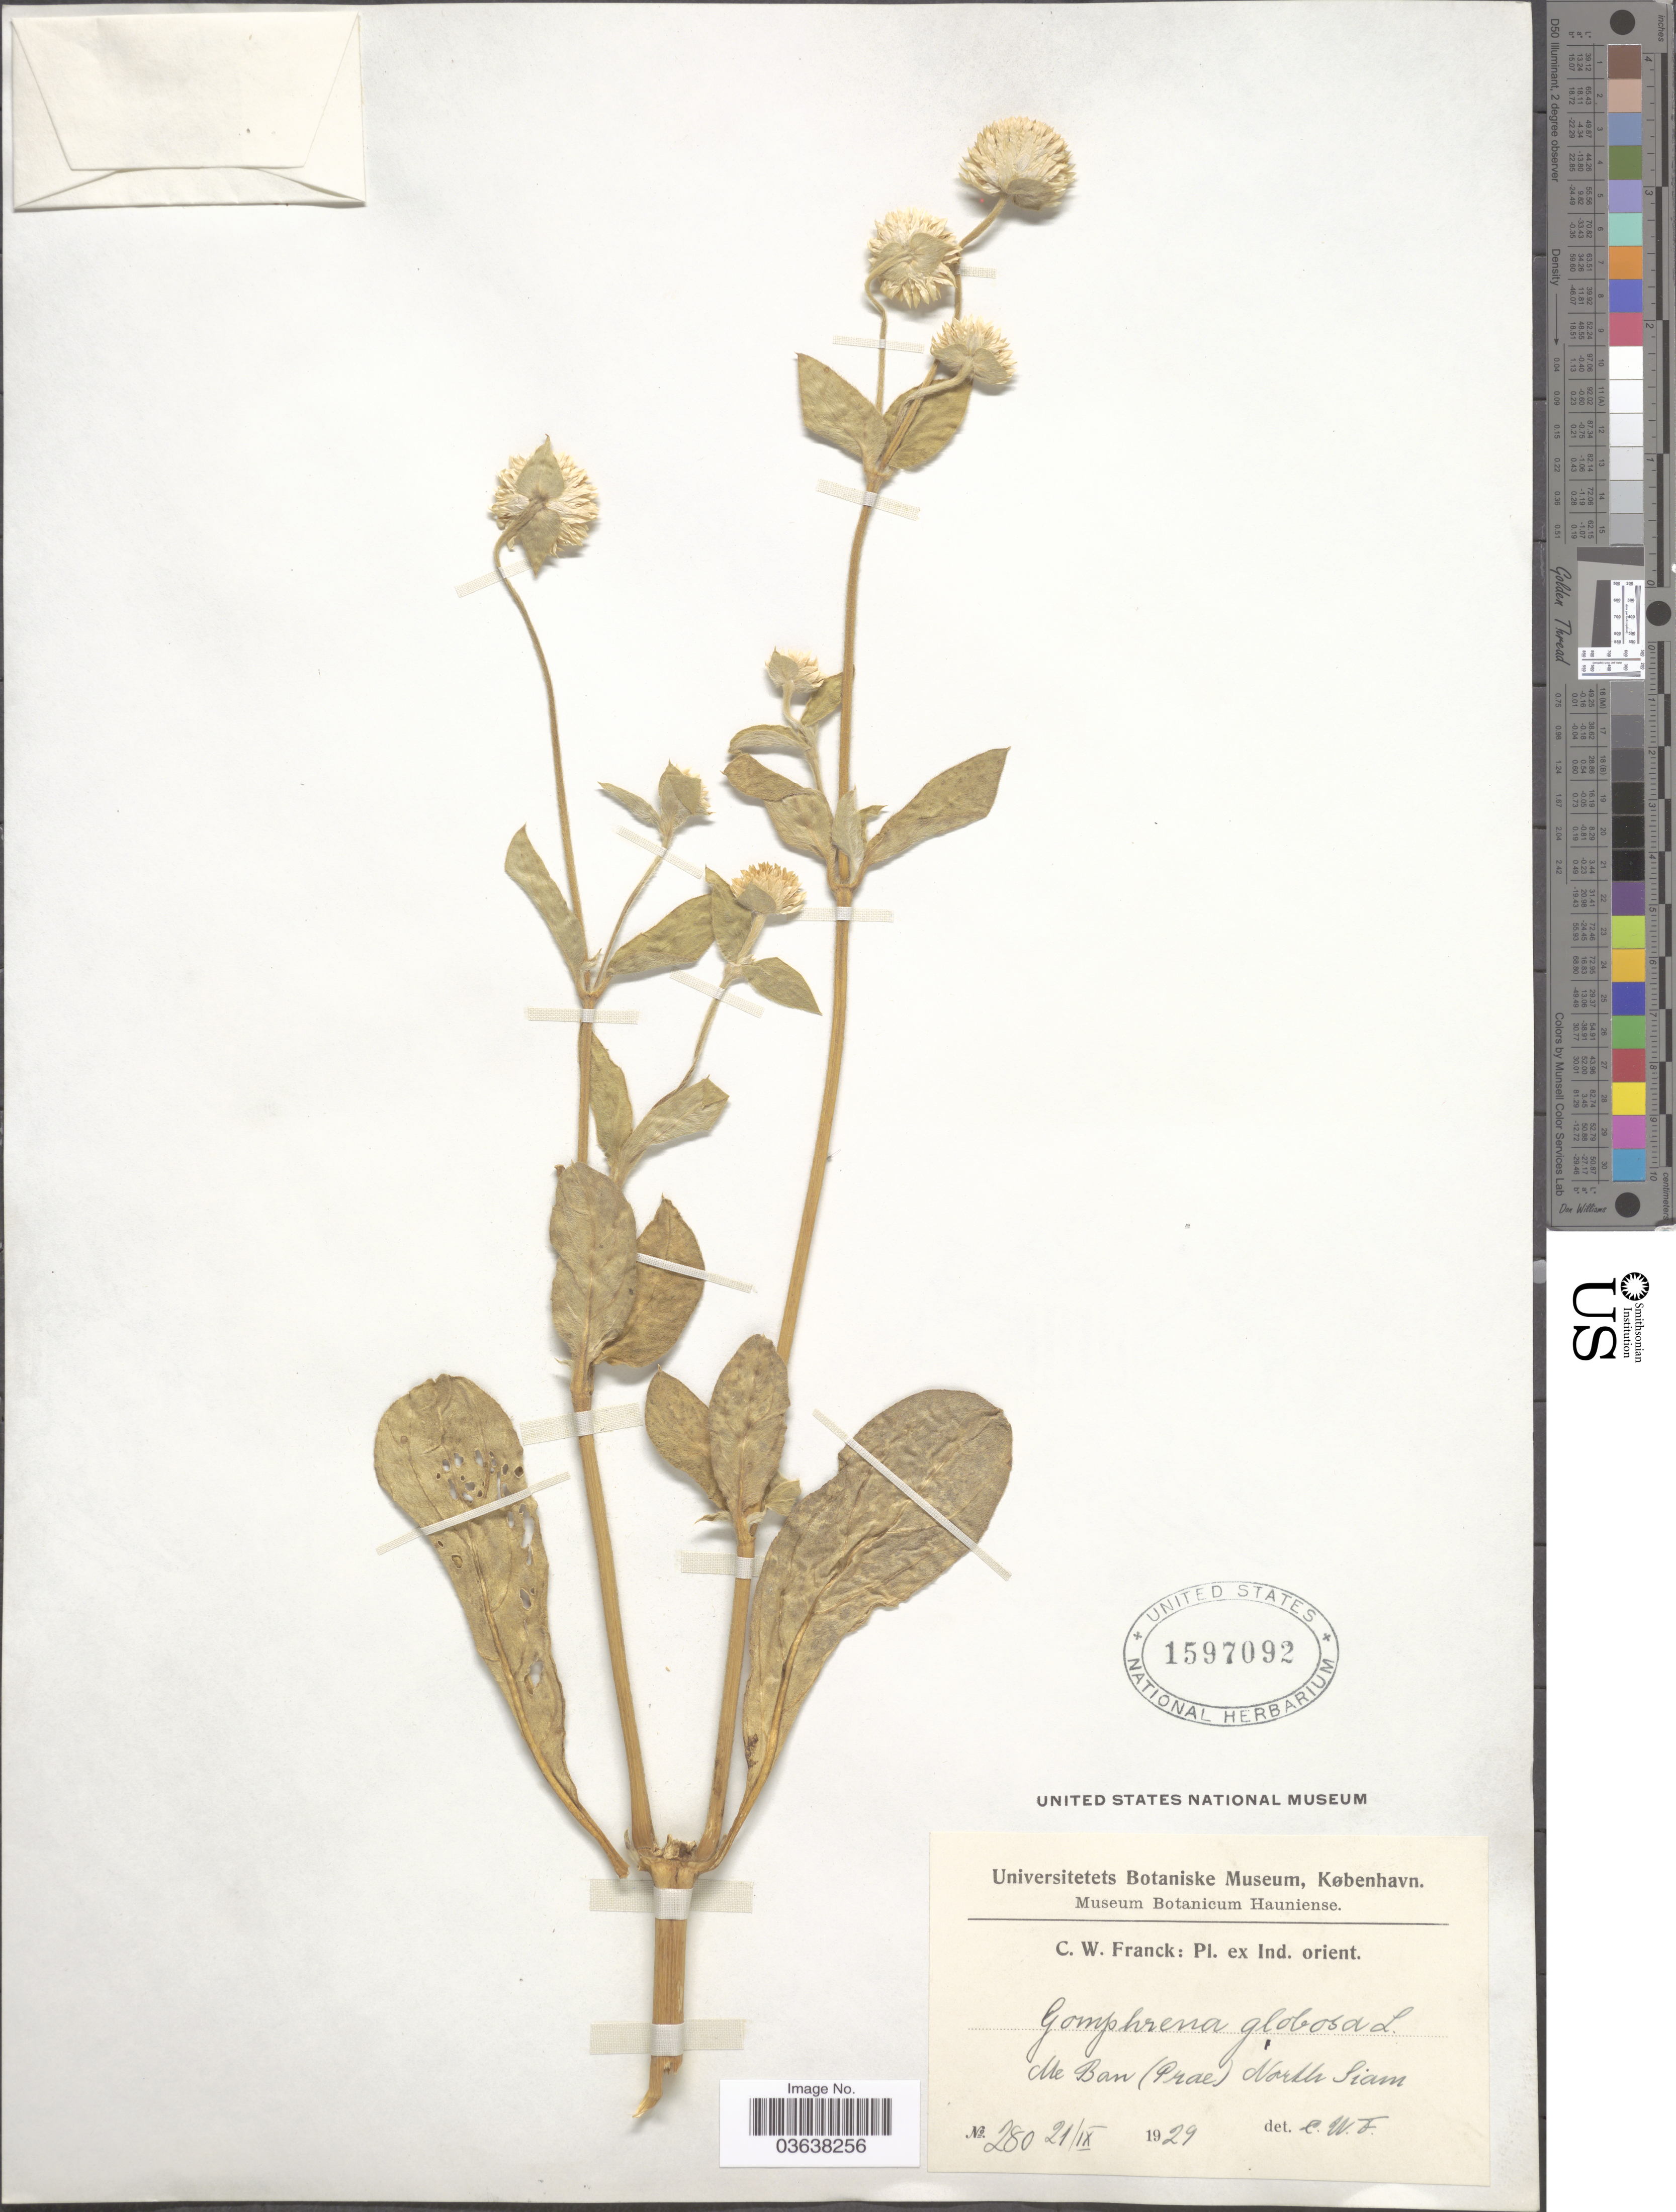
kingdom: Plantae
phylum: Tracheophyta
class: Magnoliopsida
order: Caryophyllales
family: Amaranthaceae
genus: Gomphrena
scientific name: Gomphrena globosa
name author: L.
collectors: C. Franck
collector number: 280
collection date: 1929-09-21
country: Thailand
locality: Me Ban (Prae) North Siam. Ind. orient.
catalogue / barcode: US 1597092